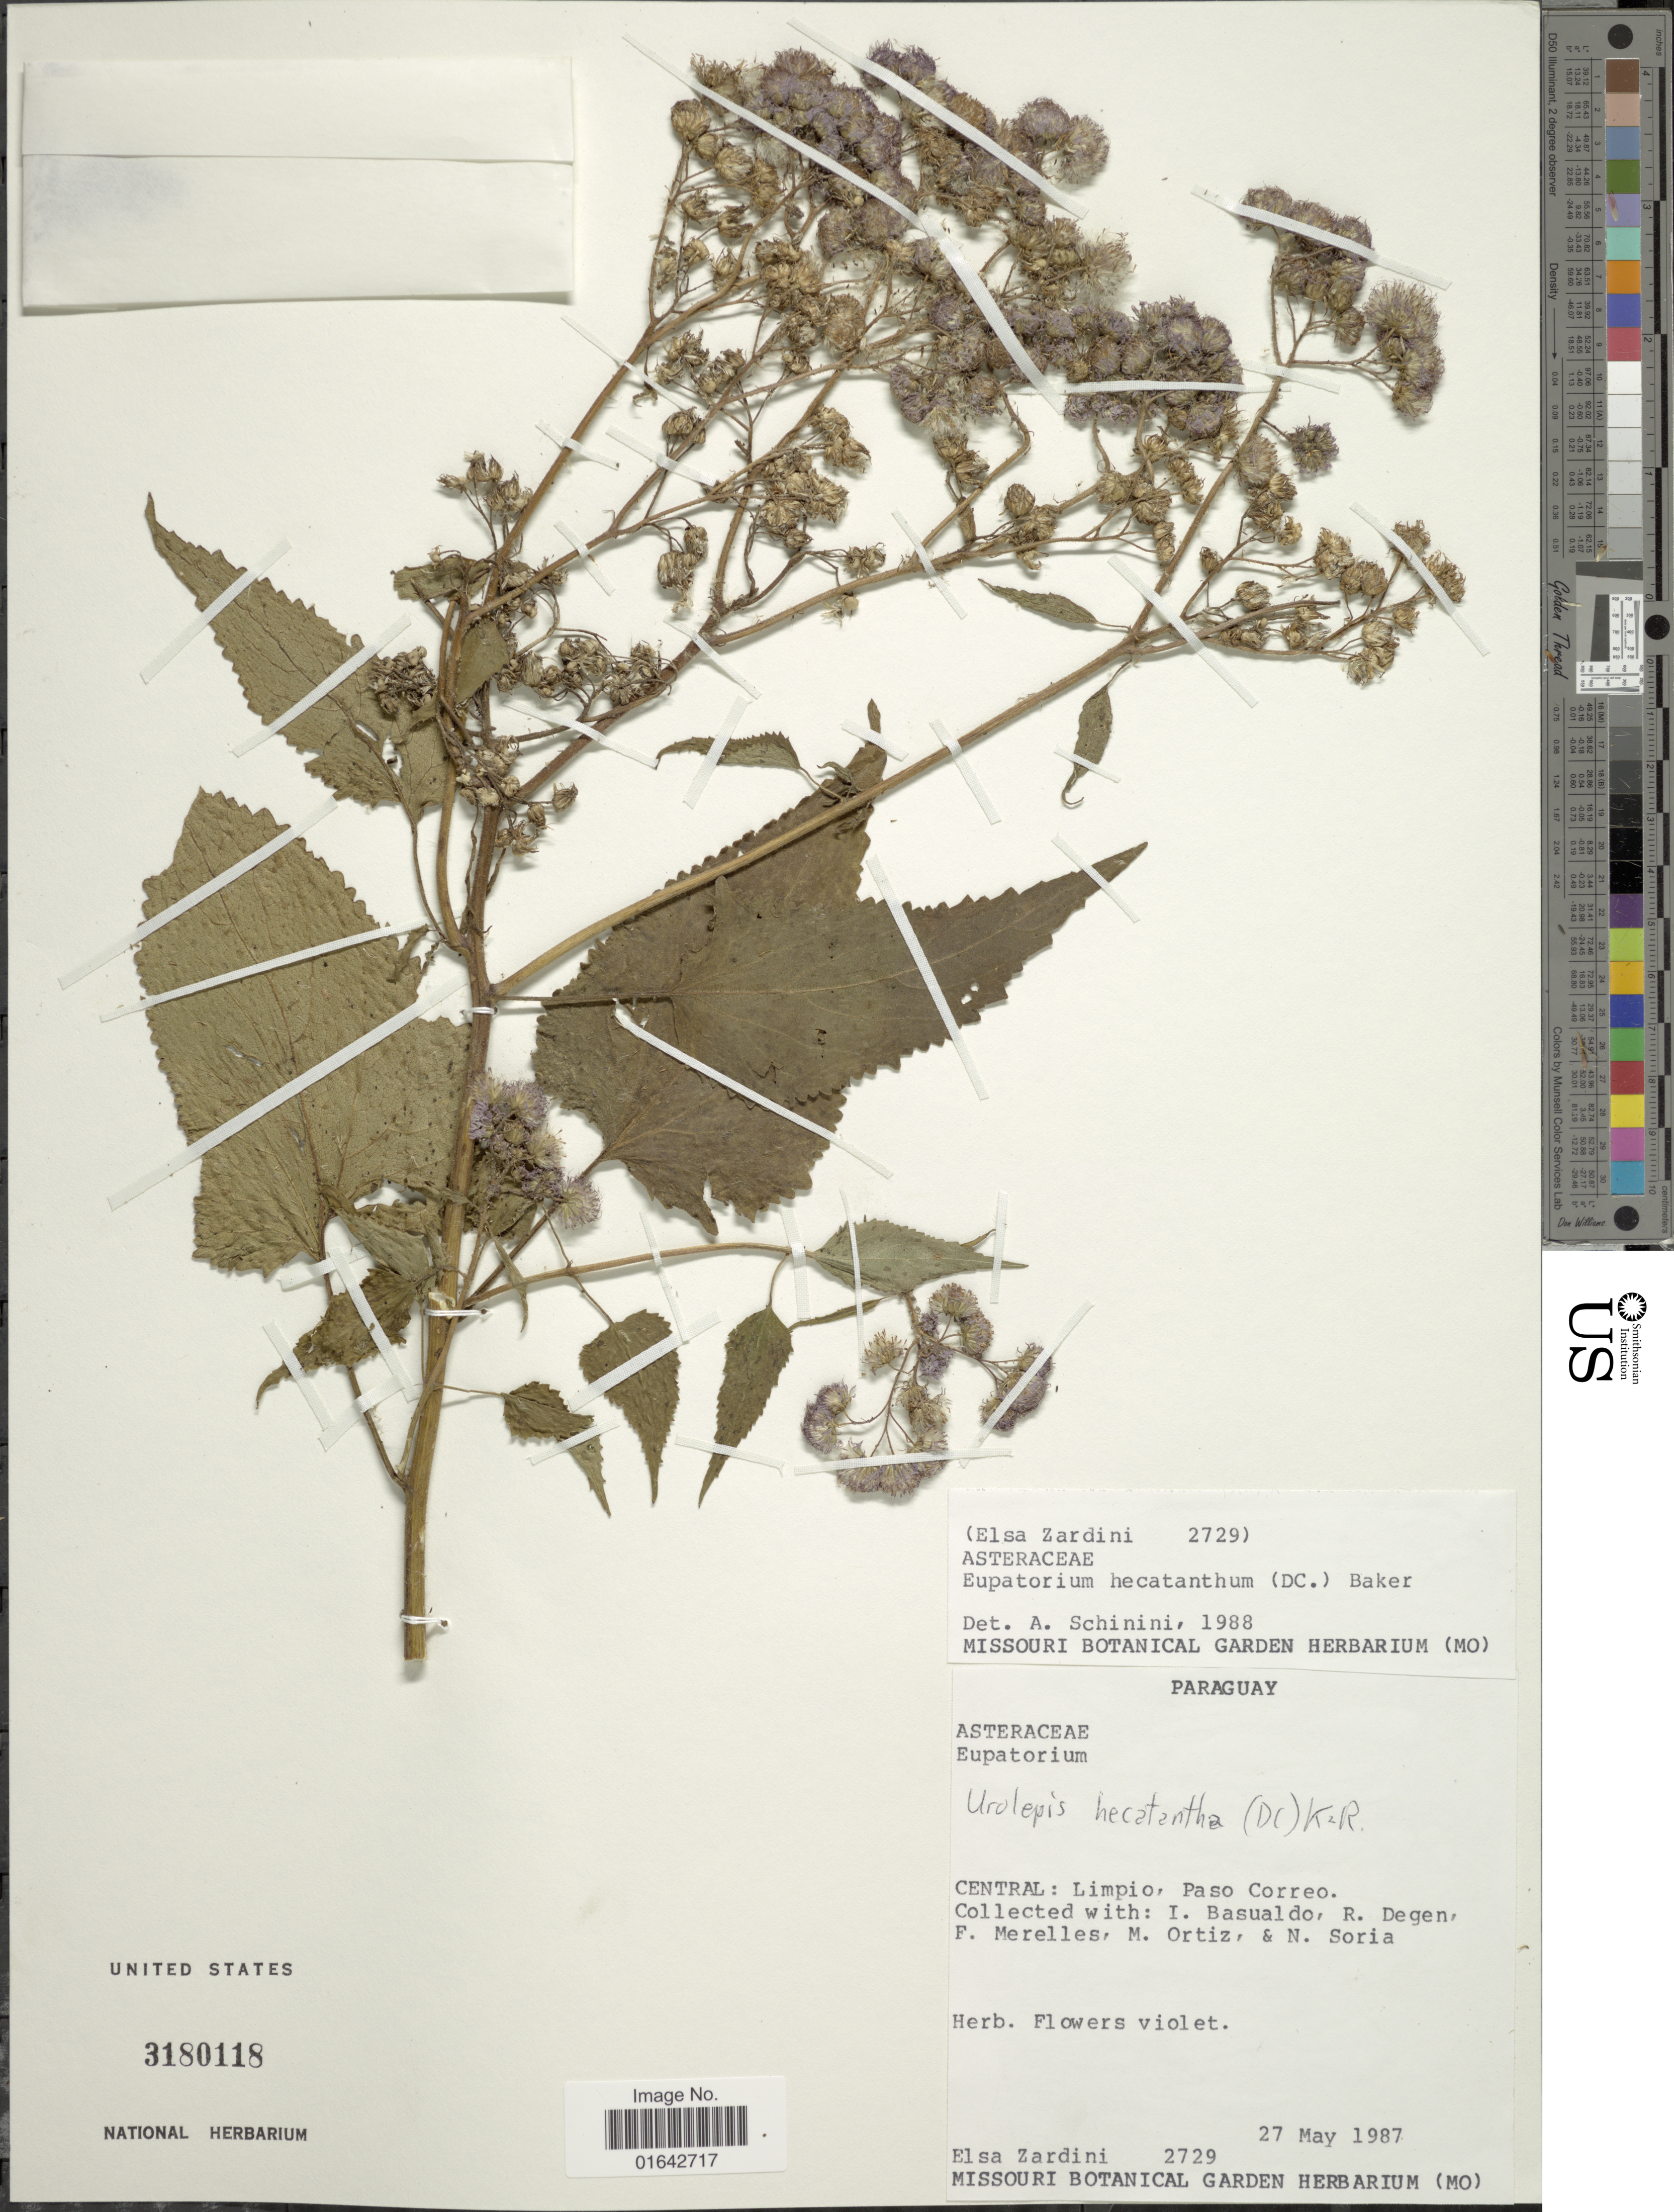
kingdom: Plantae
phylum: Tracheophyta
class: Magnoliopsida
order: Asterales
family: Asteraceae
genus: Urolepis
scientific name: Urolepis hecatantha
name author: (DC.) R.M. King & H. Rob.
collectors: E. M. Zardini, I. Basualdo, R. Degen, F. Merelles & et al.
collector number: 2729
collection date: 1987-05-27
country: Paraguay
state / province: Central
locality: Central: Limpio, Paso Correo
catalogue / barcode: US 3180118